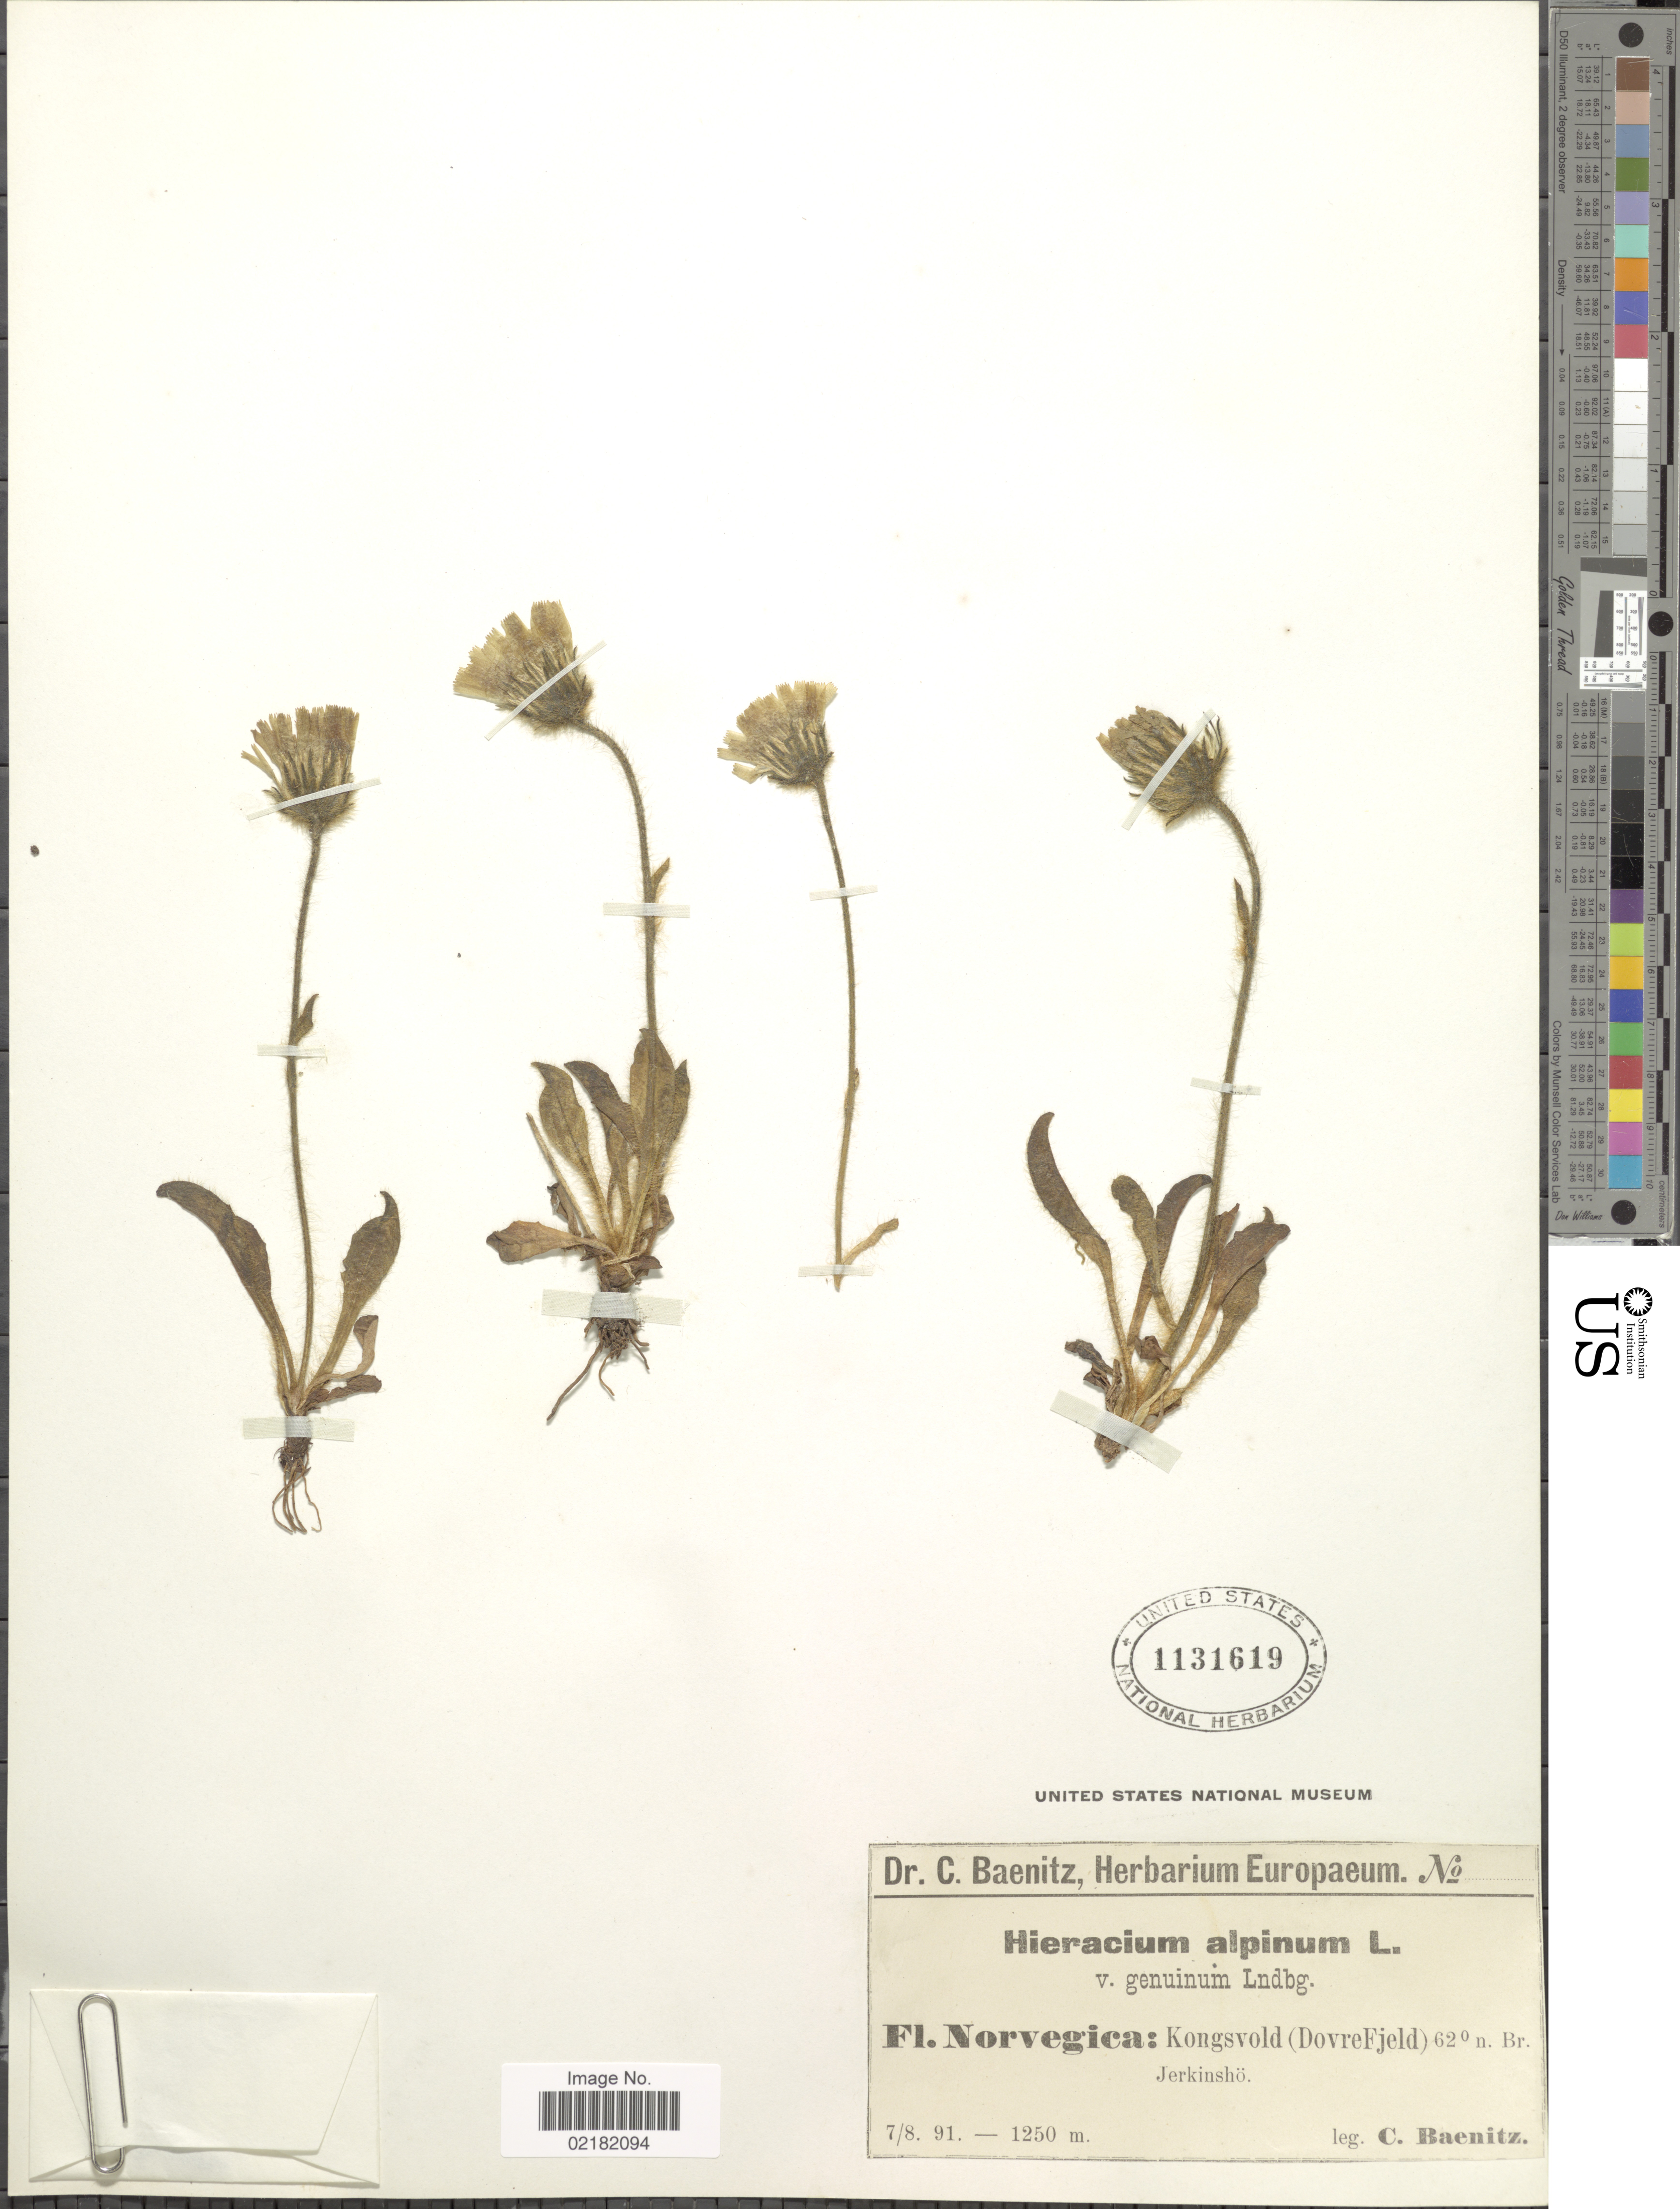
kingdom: Plantae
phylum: Tracheophyta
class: Magnoliopsida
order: Asterales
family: Asteraceae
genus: Hieracium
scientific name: Hieracium alpinum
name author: L.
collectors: C. G. Baenitz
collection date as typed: Transcribed d/m/y: 7/8/91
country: Norway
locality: Fl. Norvegica: Kongsvold (DovreFjeld), Br. Jerkinshö.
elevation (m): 1250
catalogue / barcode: US 1131619